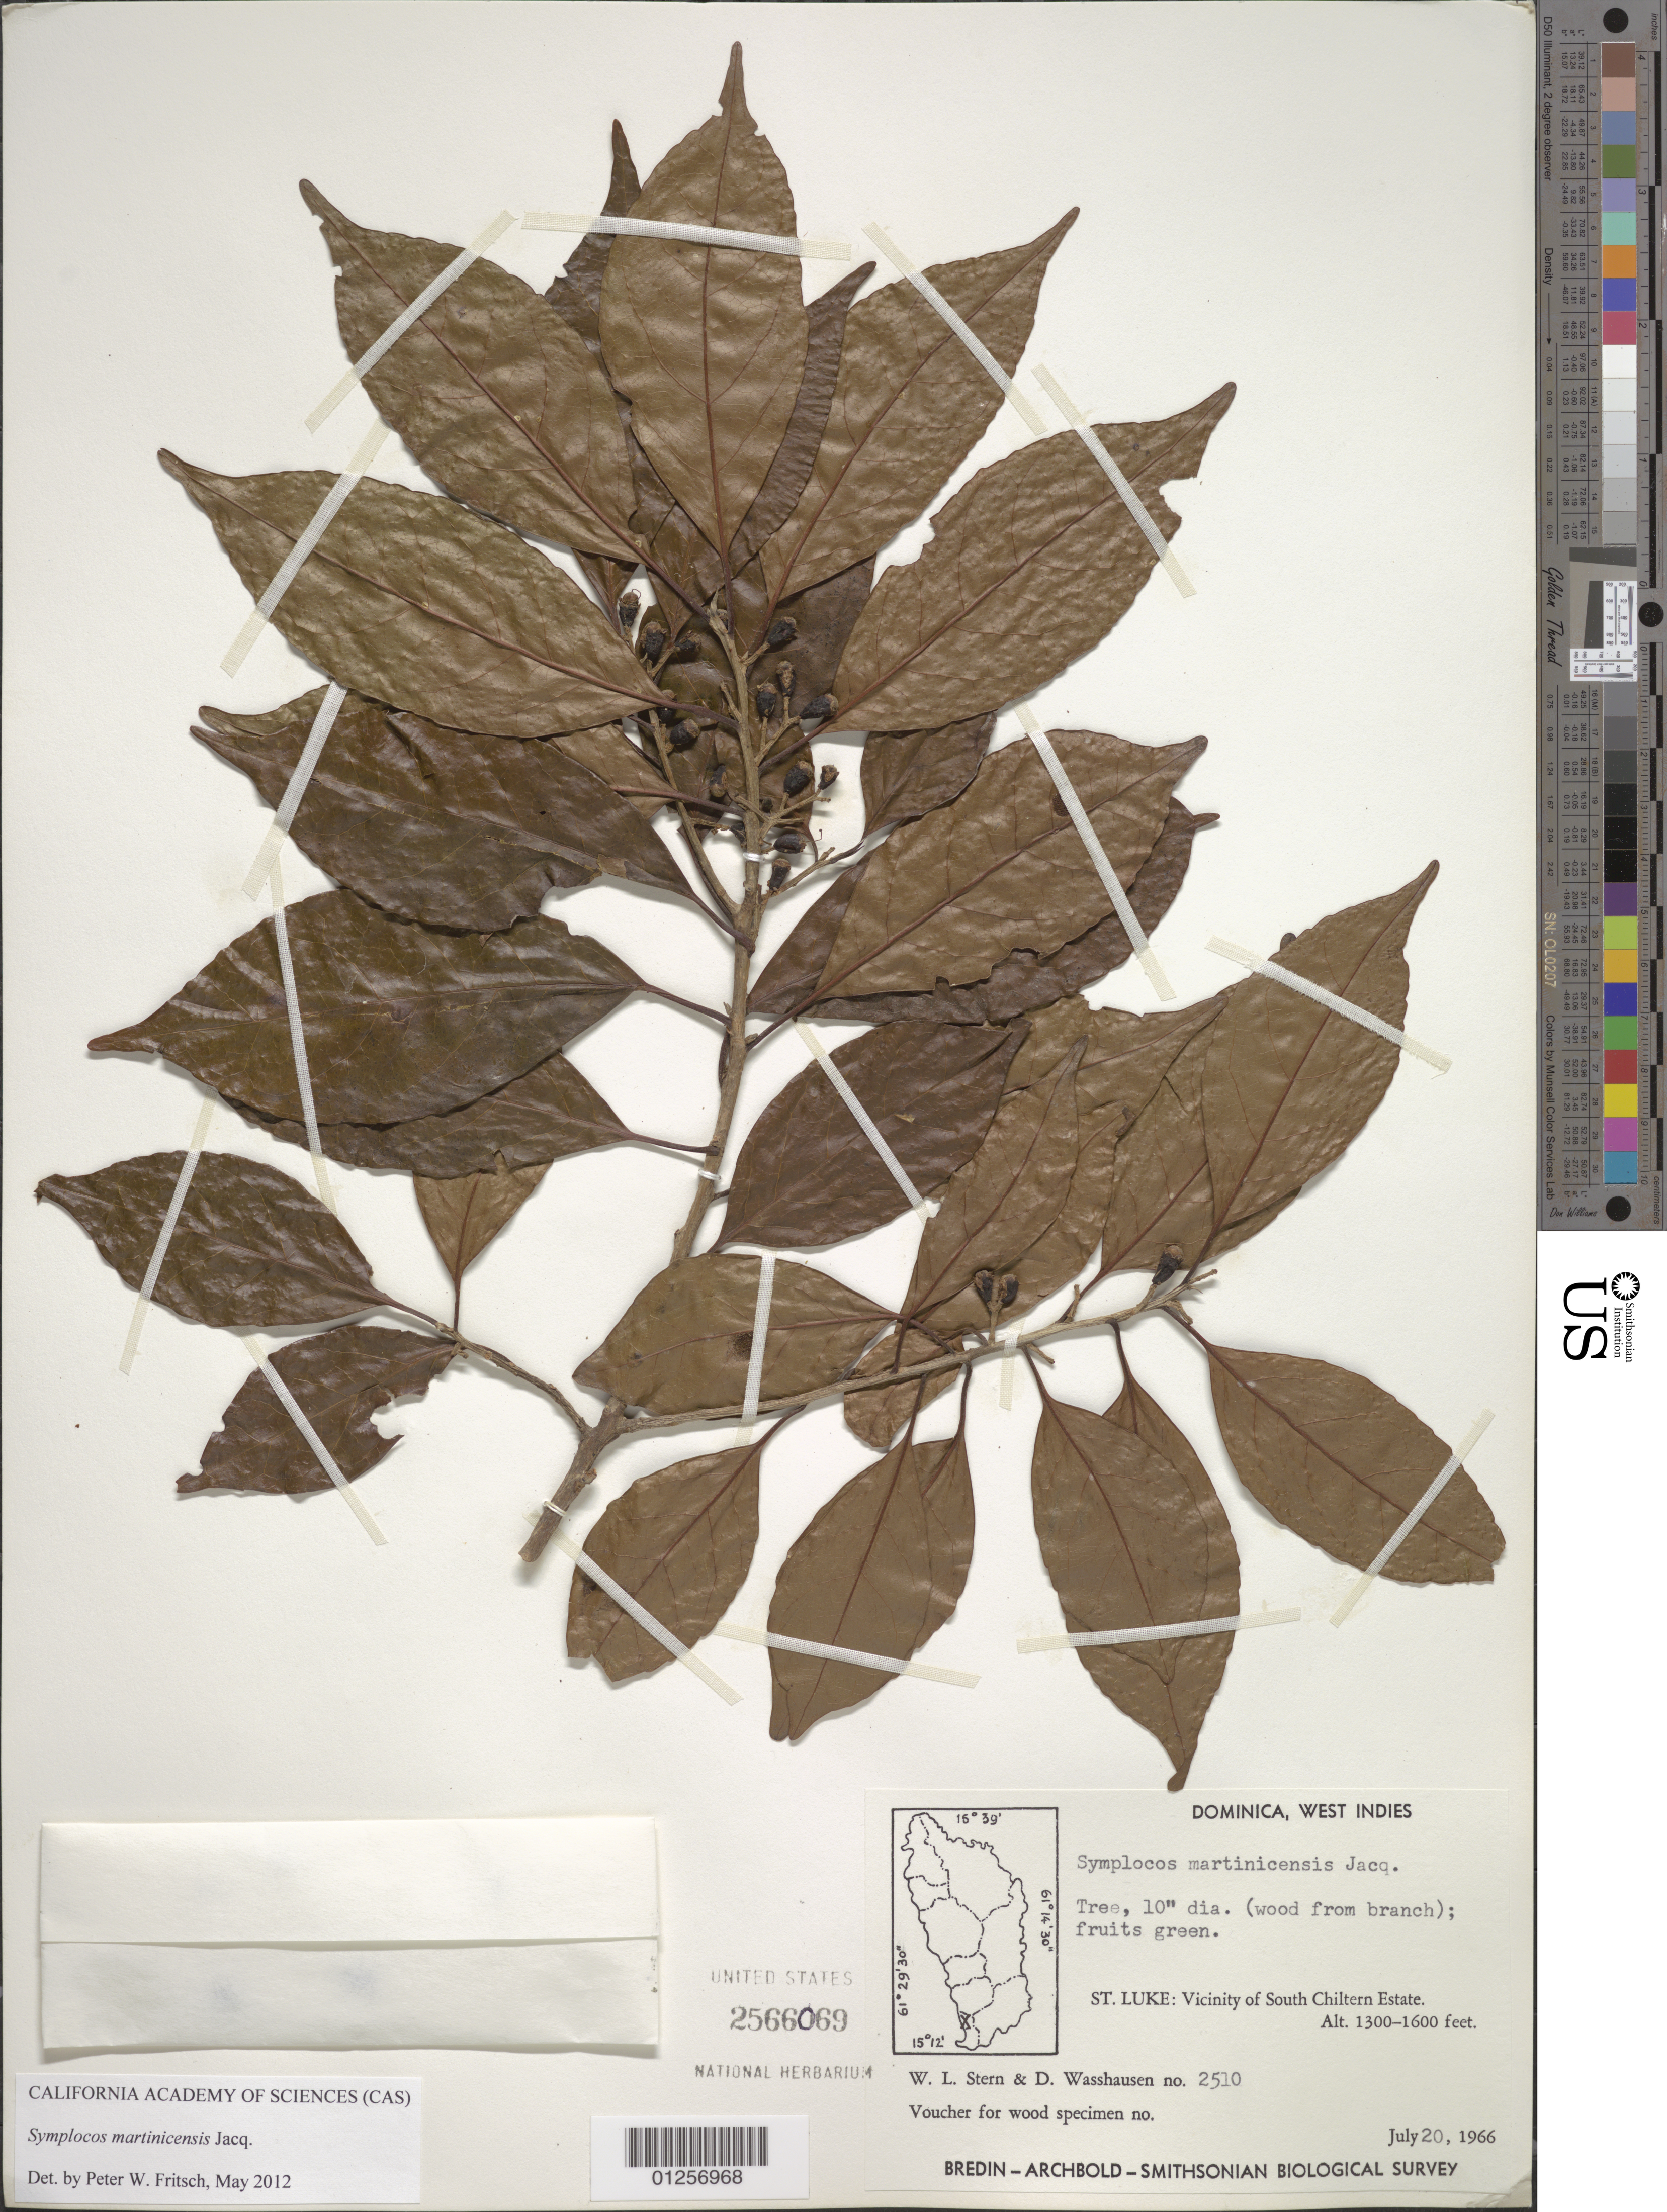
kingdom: Plantae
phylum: Tracheophyta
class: Magnoliopsida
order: Ericales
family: Symplocaceae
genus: Symplocos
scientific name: Symplocos martinicensis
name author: Jacq.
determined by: Fritsch, Peter W.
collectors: W. L. Stern & D. C. Wasshausen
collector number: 2510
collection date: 1966-07-20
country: Dominica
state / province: St. Luke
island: Dominica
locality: South Chiltern Estate vicinity.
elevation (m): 396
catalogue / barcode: US 2566069